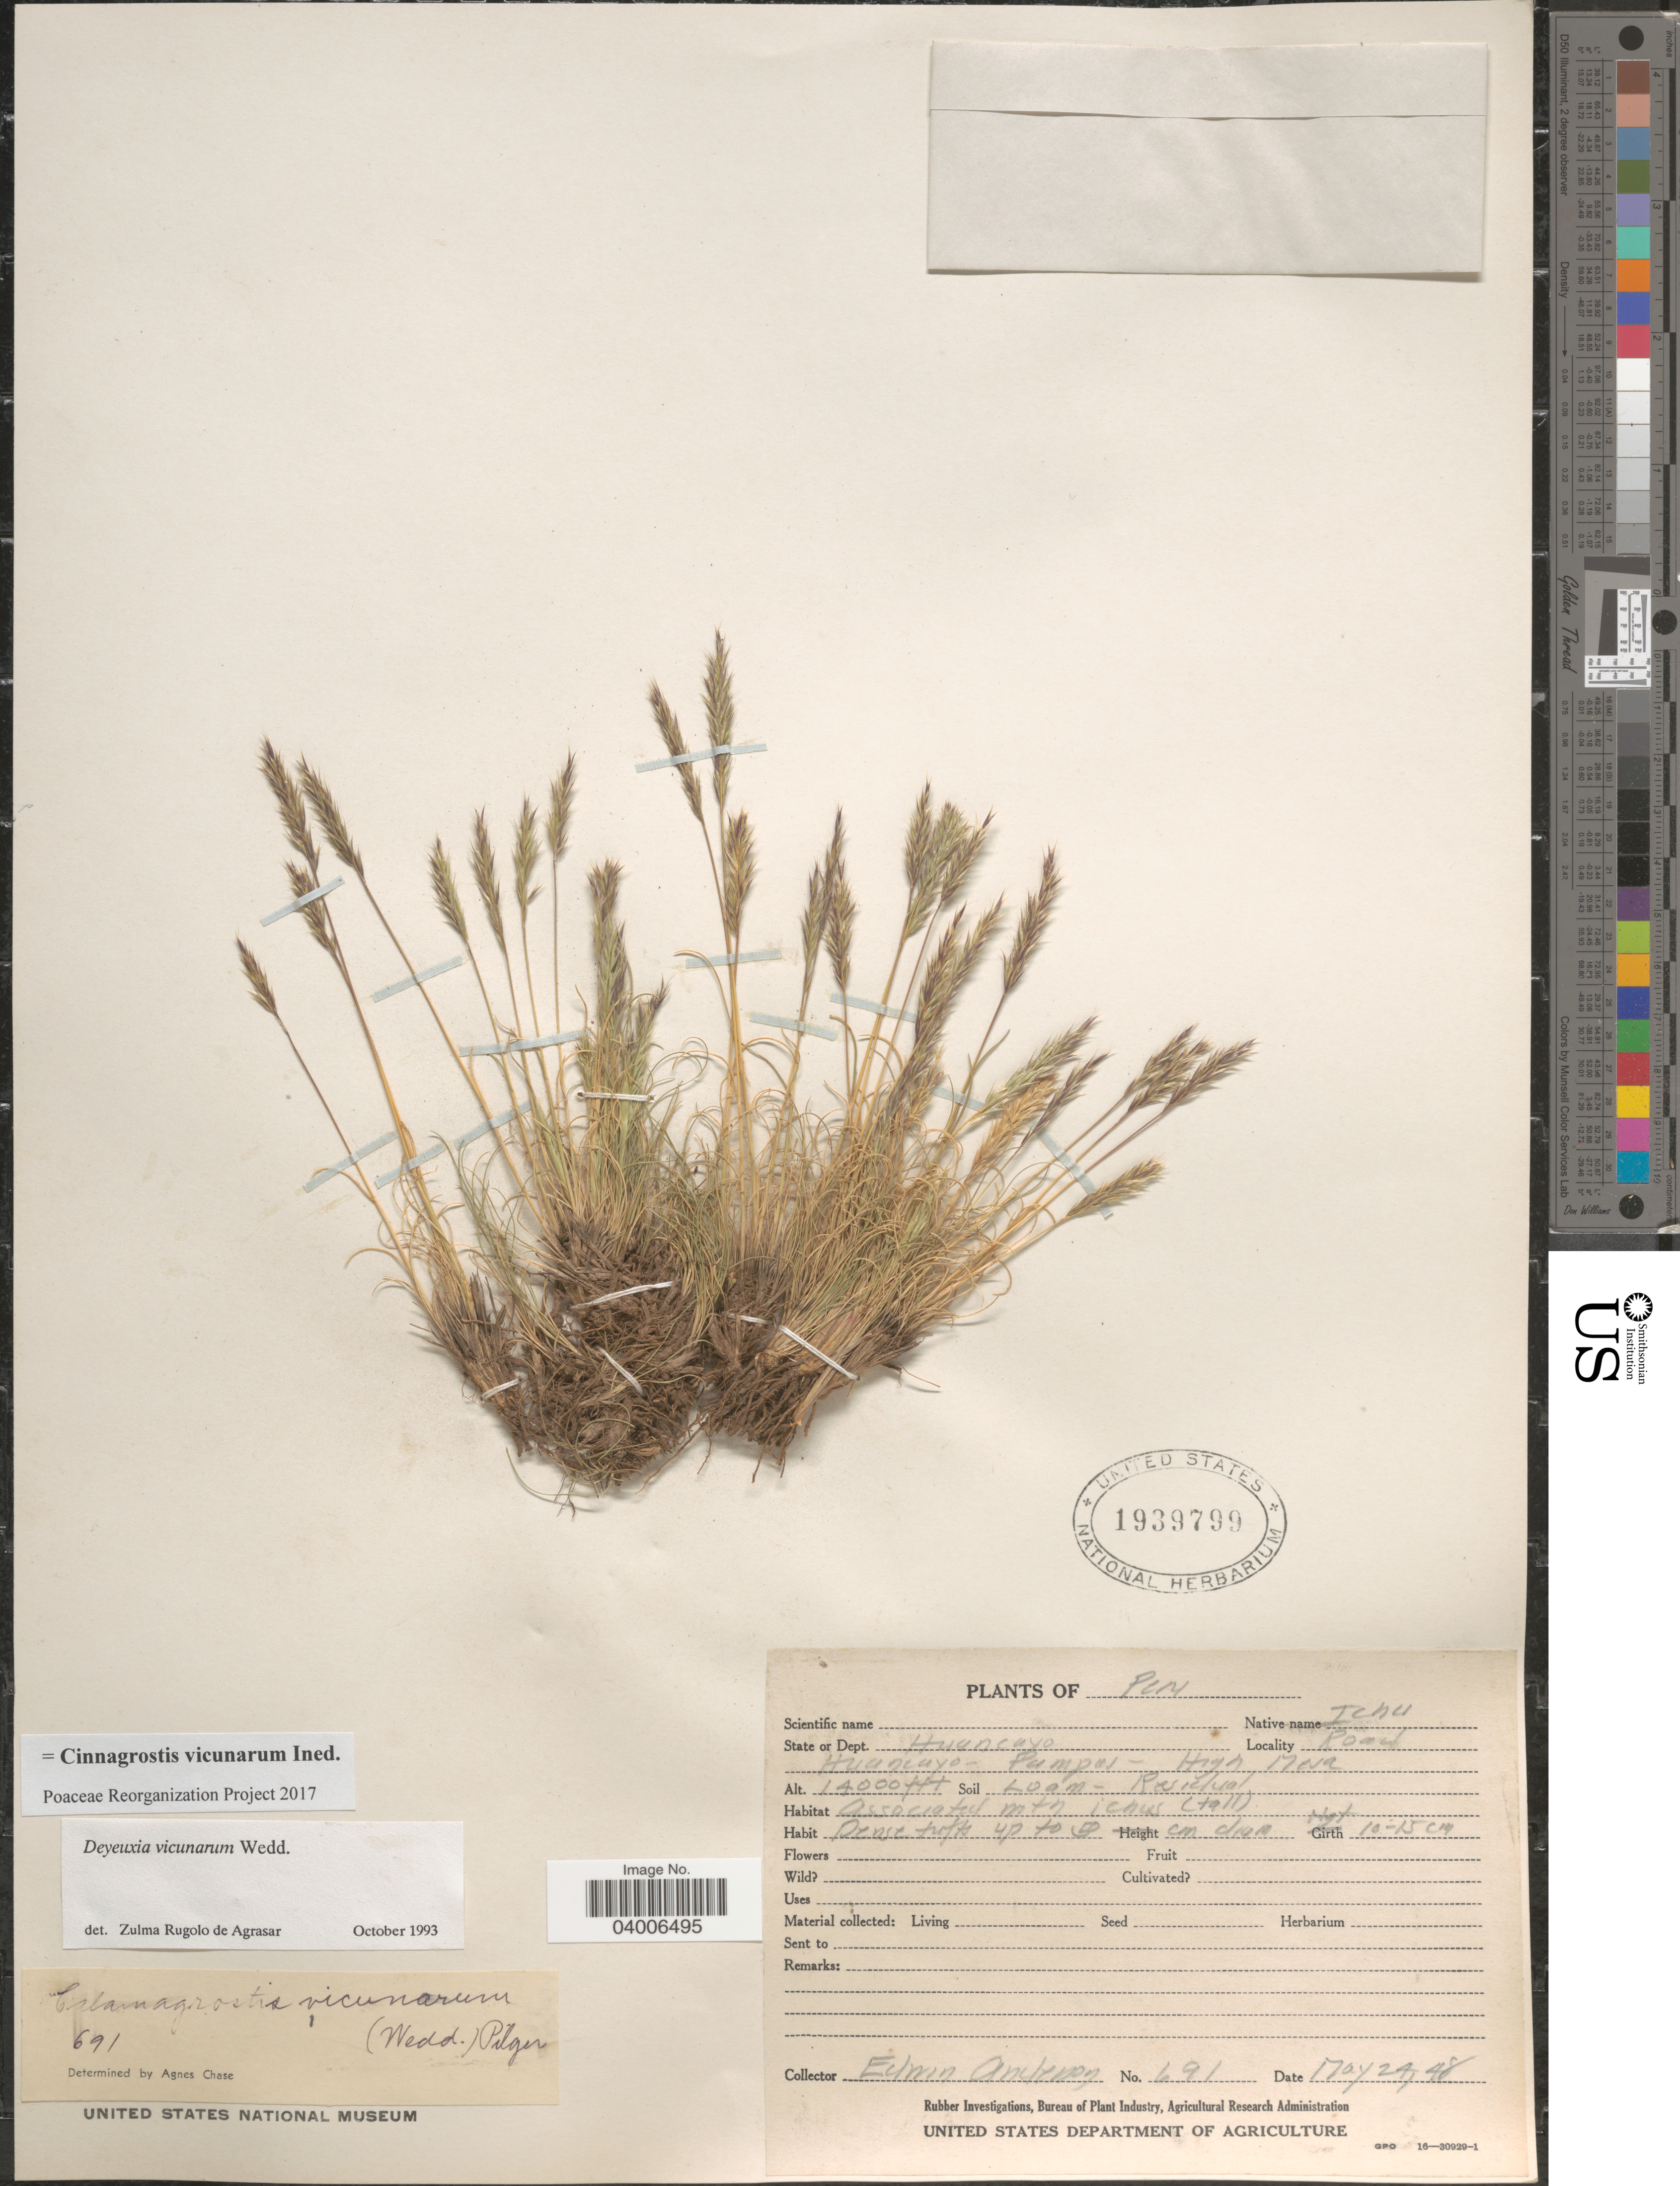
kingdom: Plantae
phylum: Tracheophyta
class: Liliopsida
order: Poales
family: Poaceae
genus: Cinnagrostis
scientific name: Cinnagrostis vicunarum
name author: (Wedd.) P.M. Peterson et al.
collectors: E. Anderson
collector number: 691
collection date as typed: Transcribed d/m/y: 24/5/48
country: Peru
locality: Dept. Huancayo. Road Huancayo- Pampas - High Mesa.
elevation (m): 4267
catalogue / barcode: US 1939799